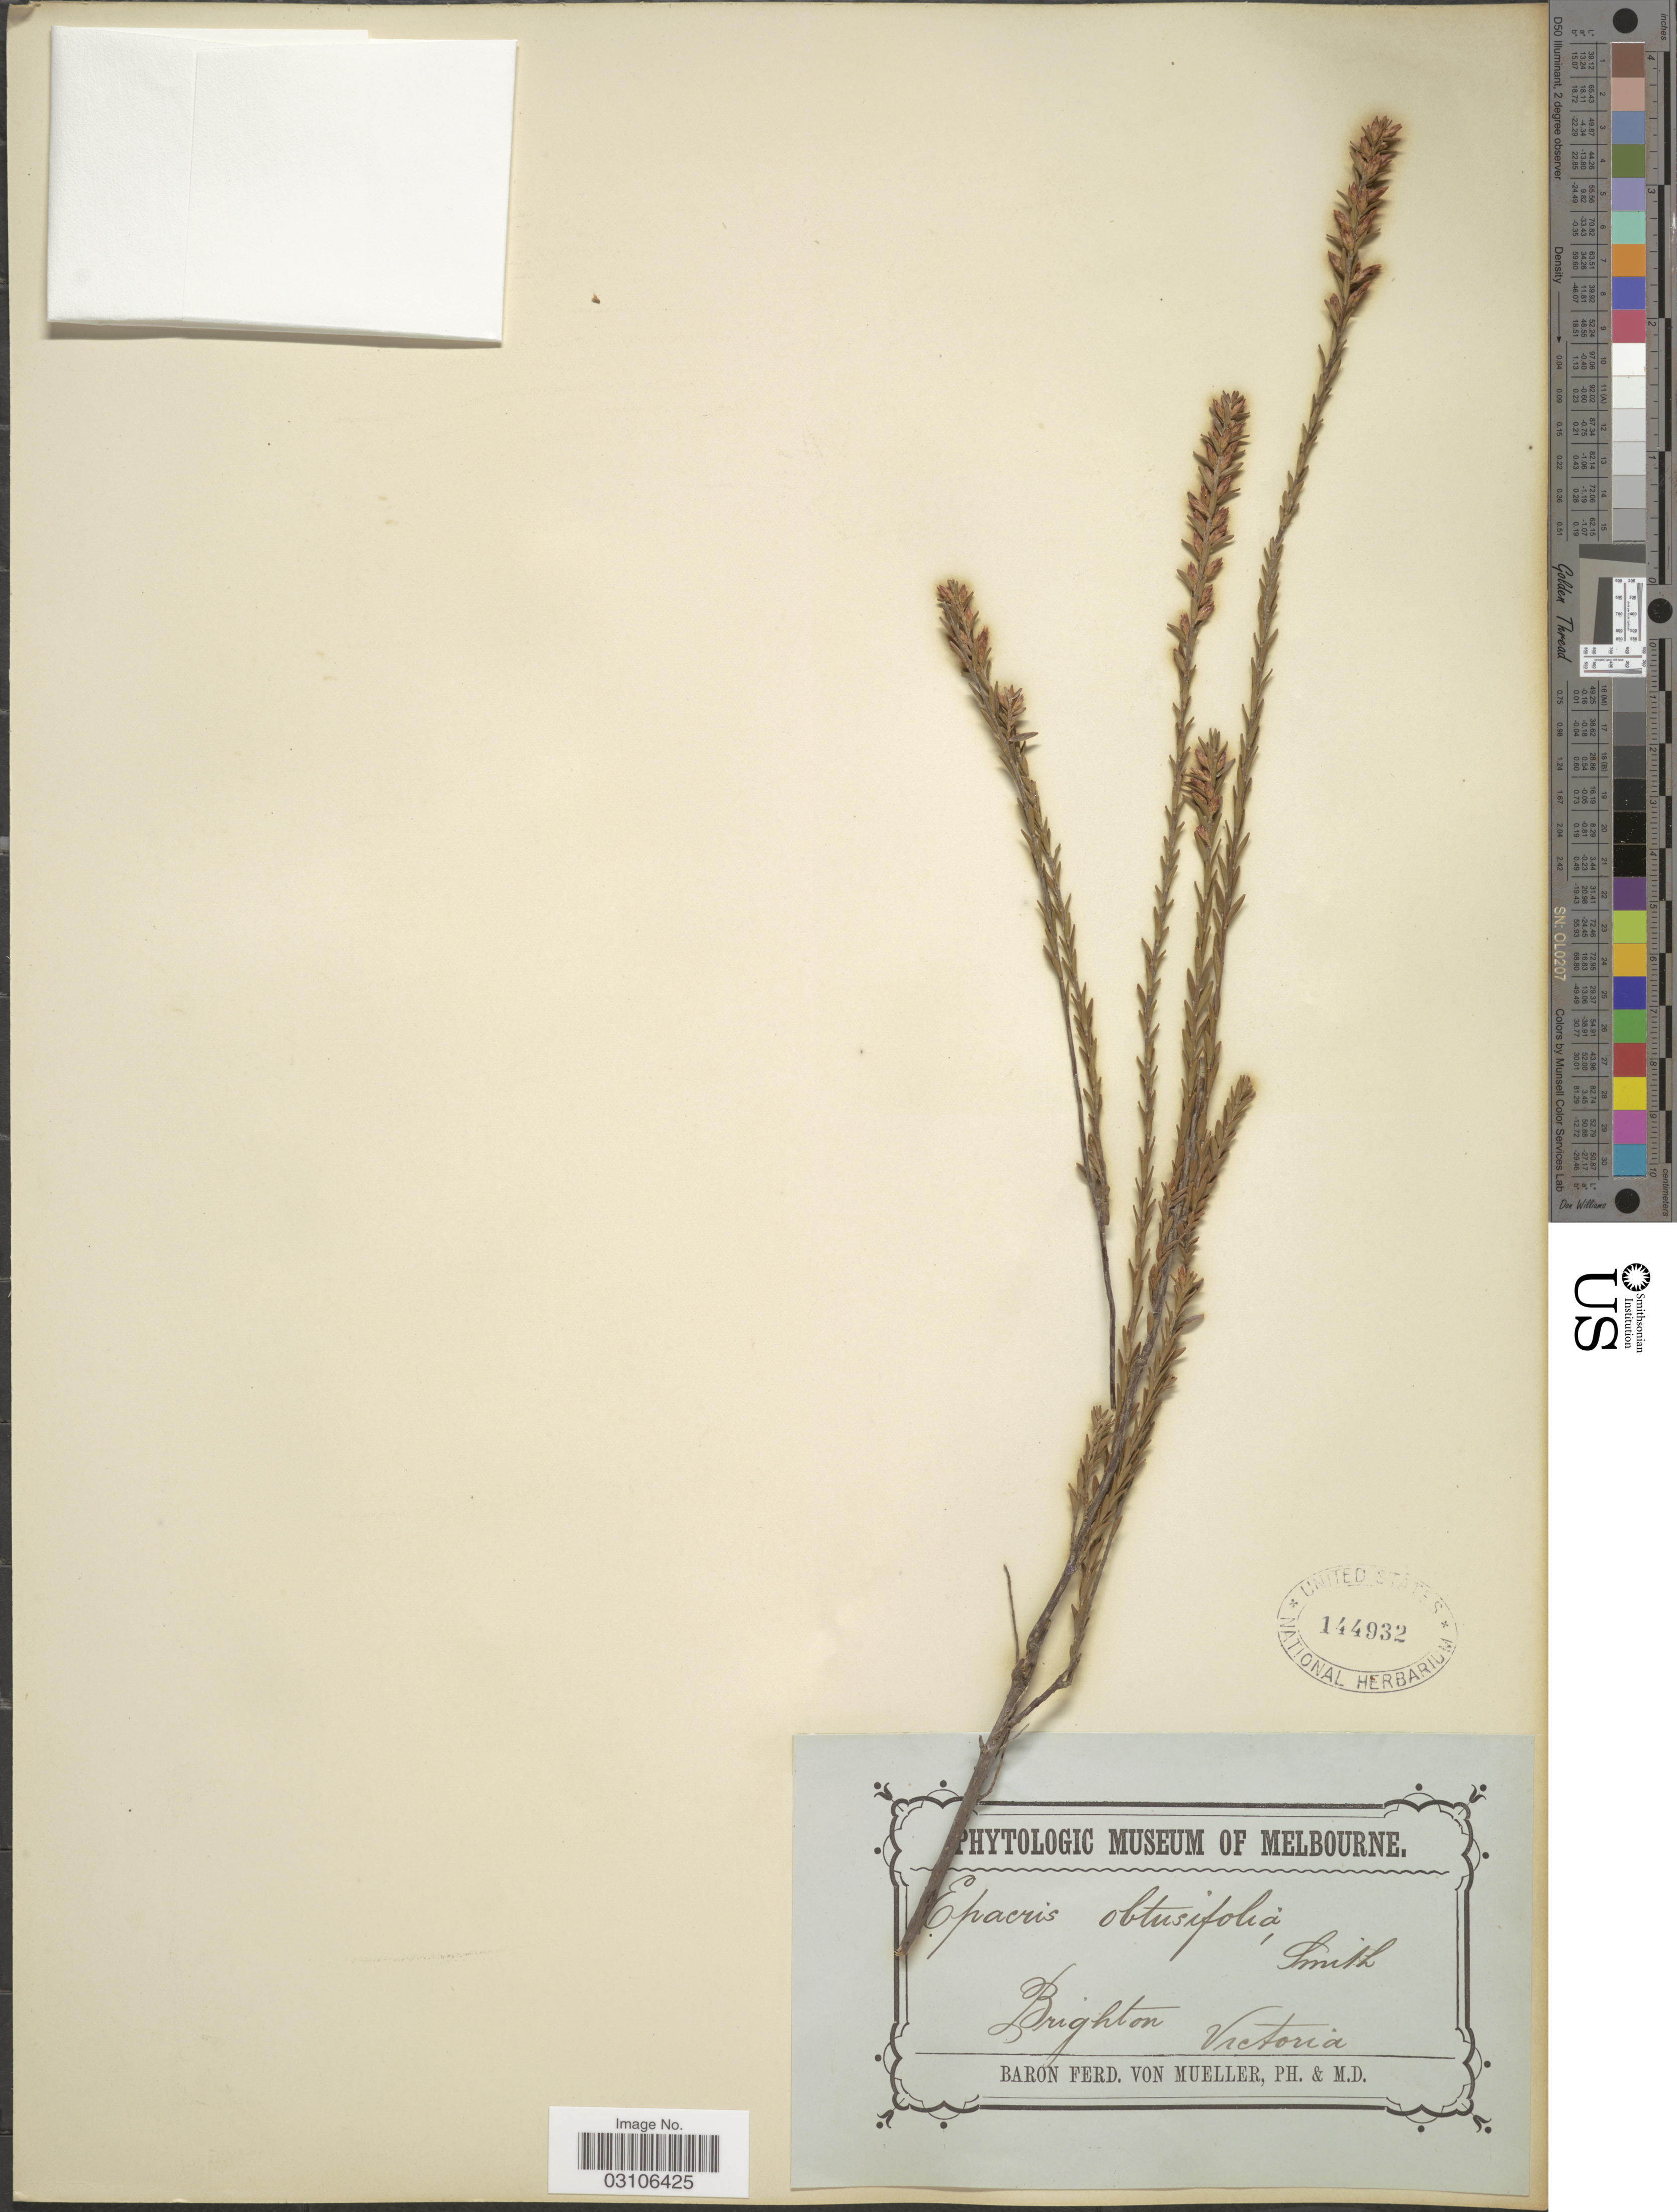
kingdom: Plantae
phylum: Tracheophyta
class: Magnoliopsida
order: Ericales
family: Ericaceae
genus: Epacris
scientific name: Epacris obtusifolia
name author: Sm.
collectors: F. Mueller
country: Australia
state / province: Victoria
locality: Brighton, Victoria.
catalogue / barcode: US 144932